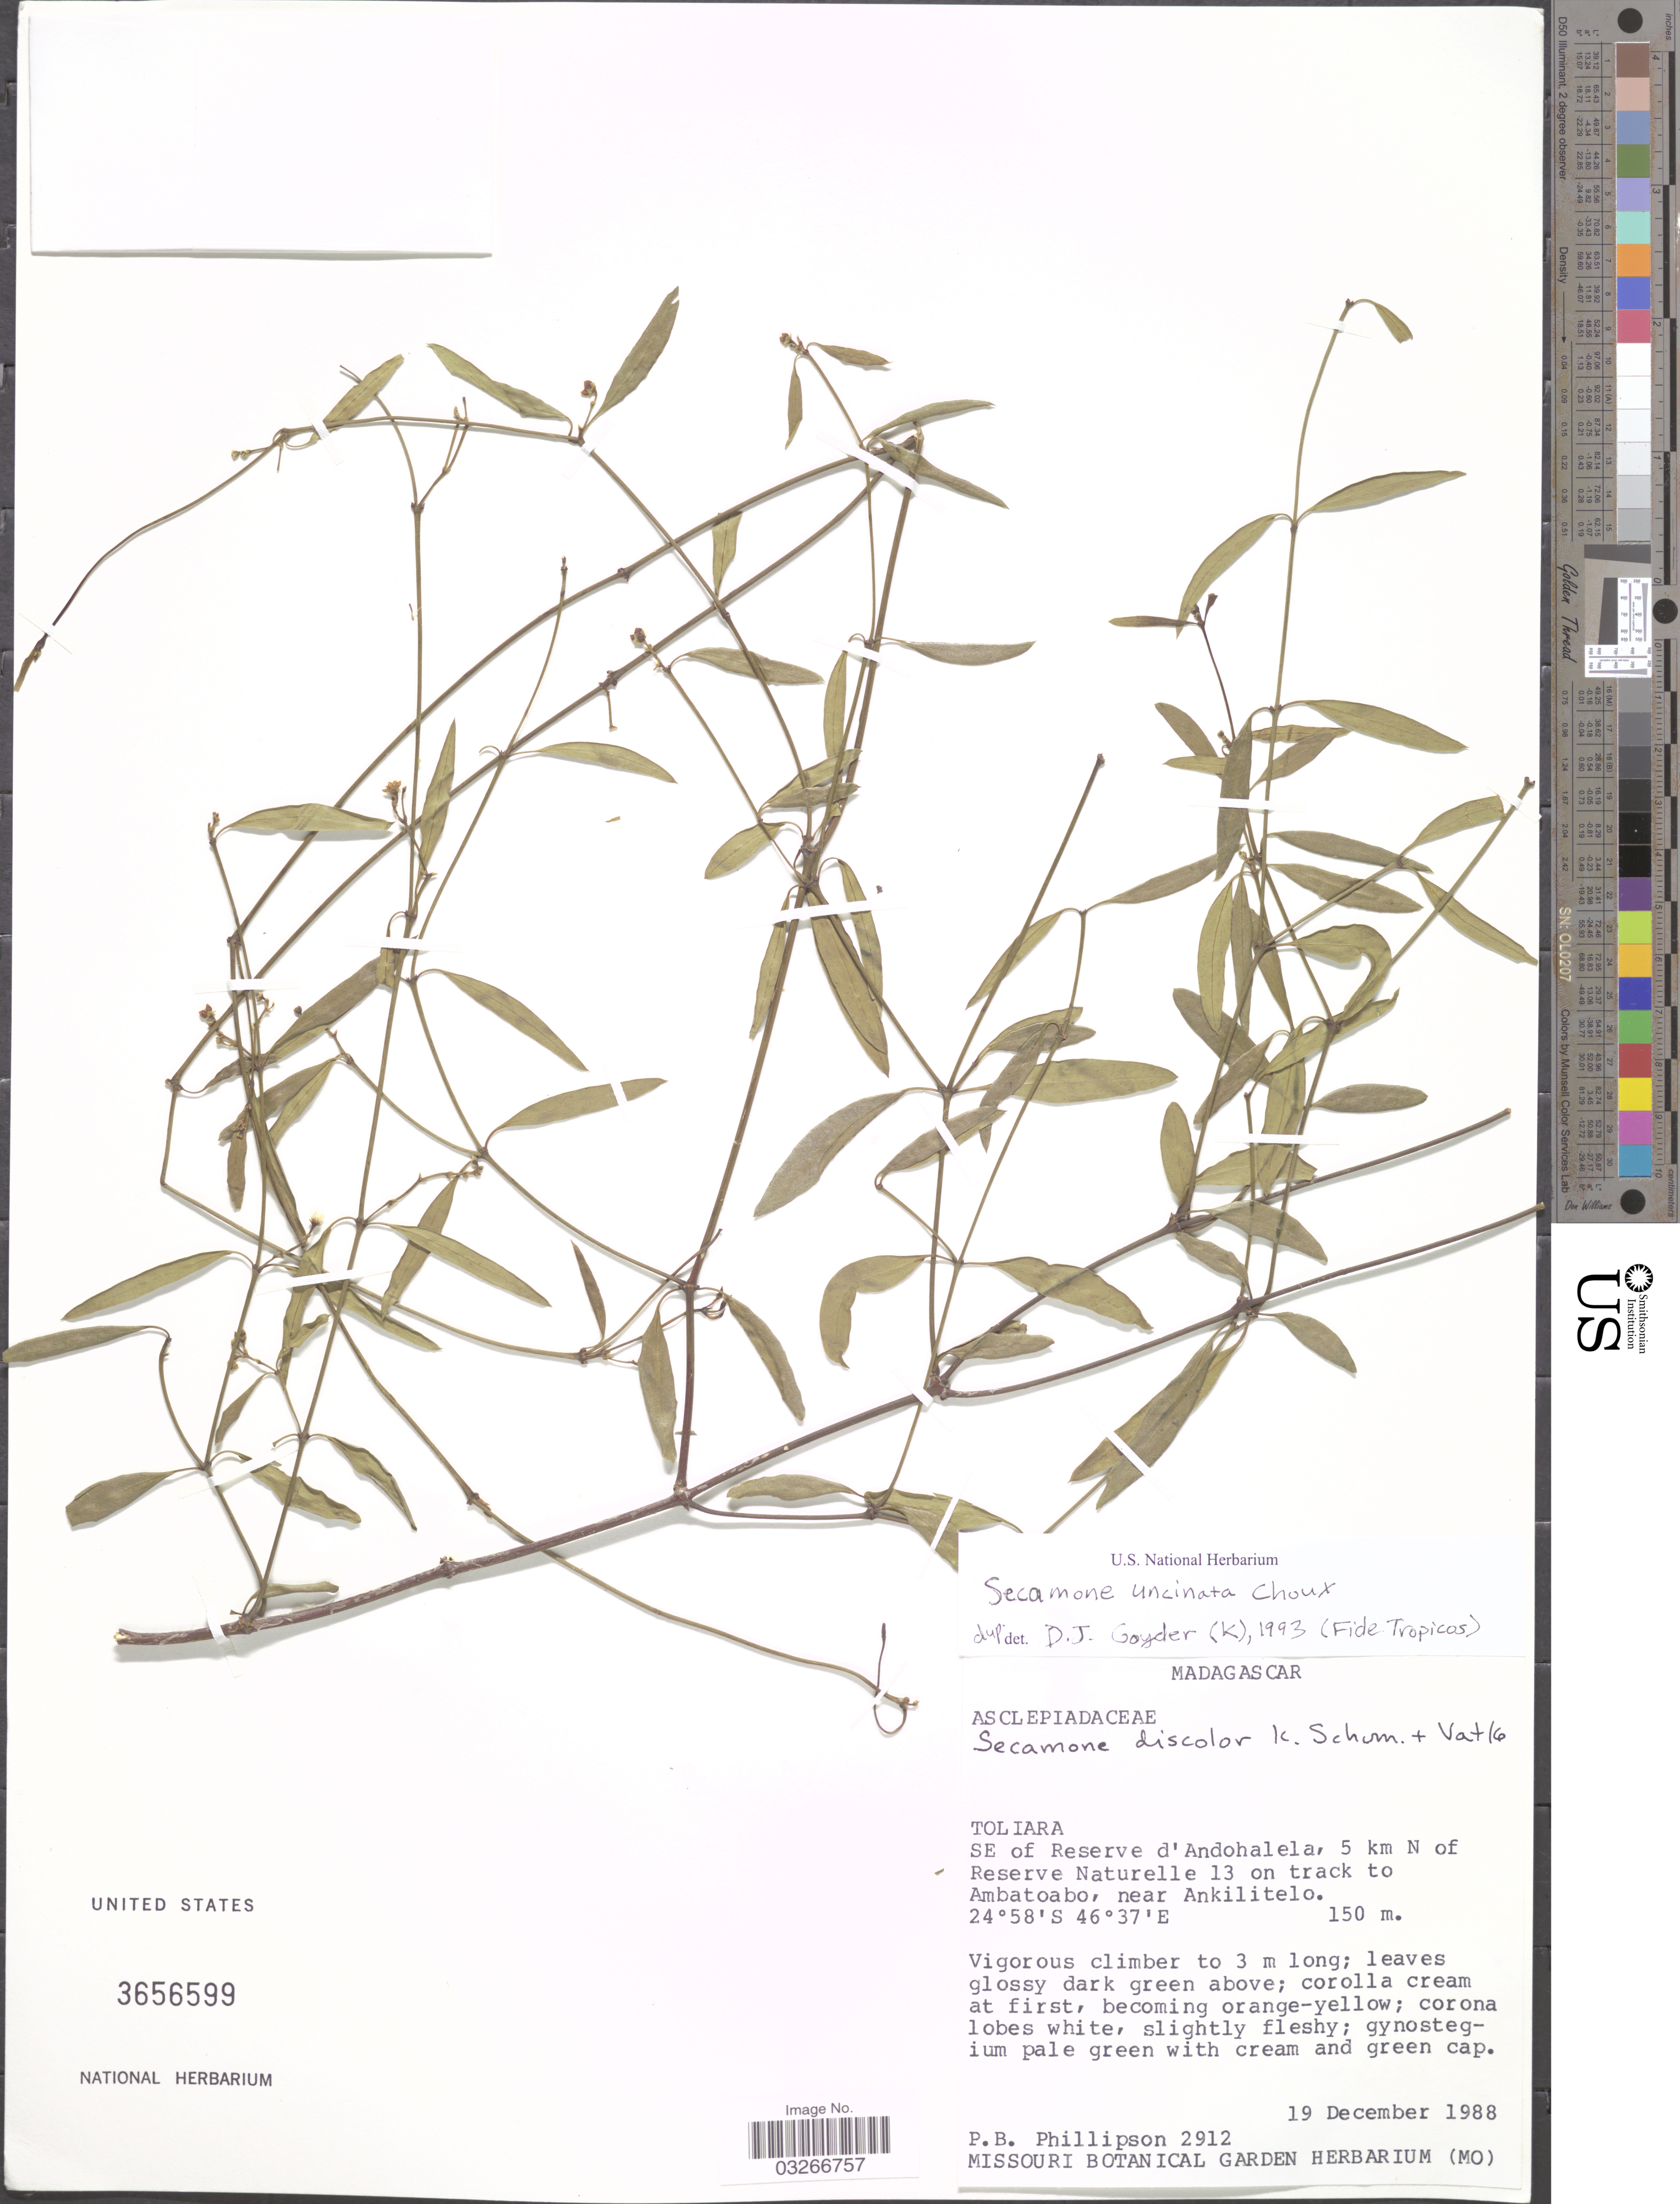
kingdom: Plantae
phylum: Tracheophyta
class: Magnoliopsida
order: Gentianales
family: Apocynaceae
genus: Secamone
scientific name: Secamone uncinata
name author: Choux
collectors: P. B. Phillipson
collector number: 2912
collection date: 1988-12-19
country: Madagascar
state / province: Anosy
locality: SE of Reserve d'Andohahela, 5 km N of Reserve Naturelle 13 on track to Ambatoabo, near Ankilitelo.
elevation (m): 150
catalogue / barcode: US 3656599